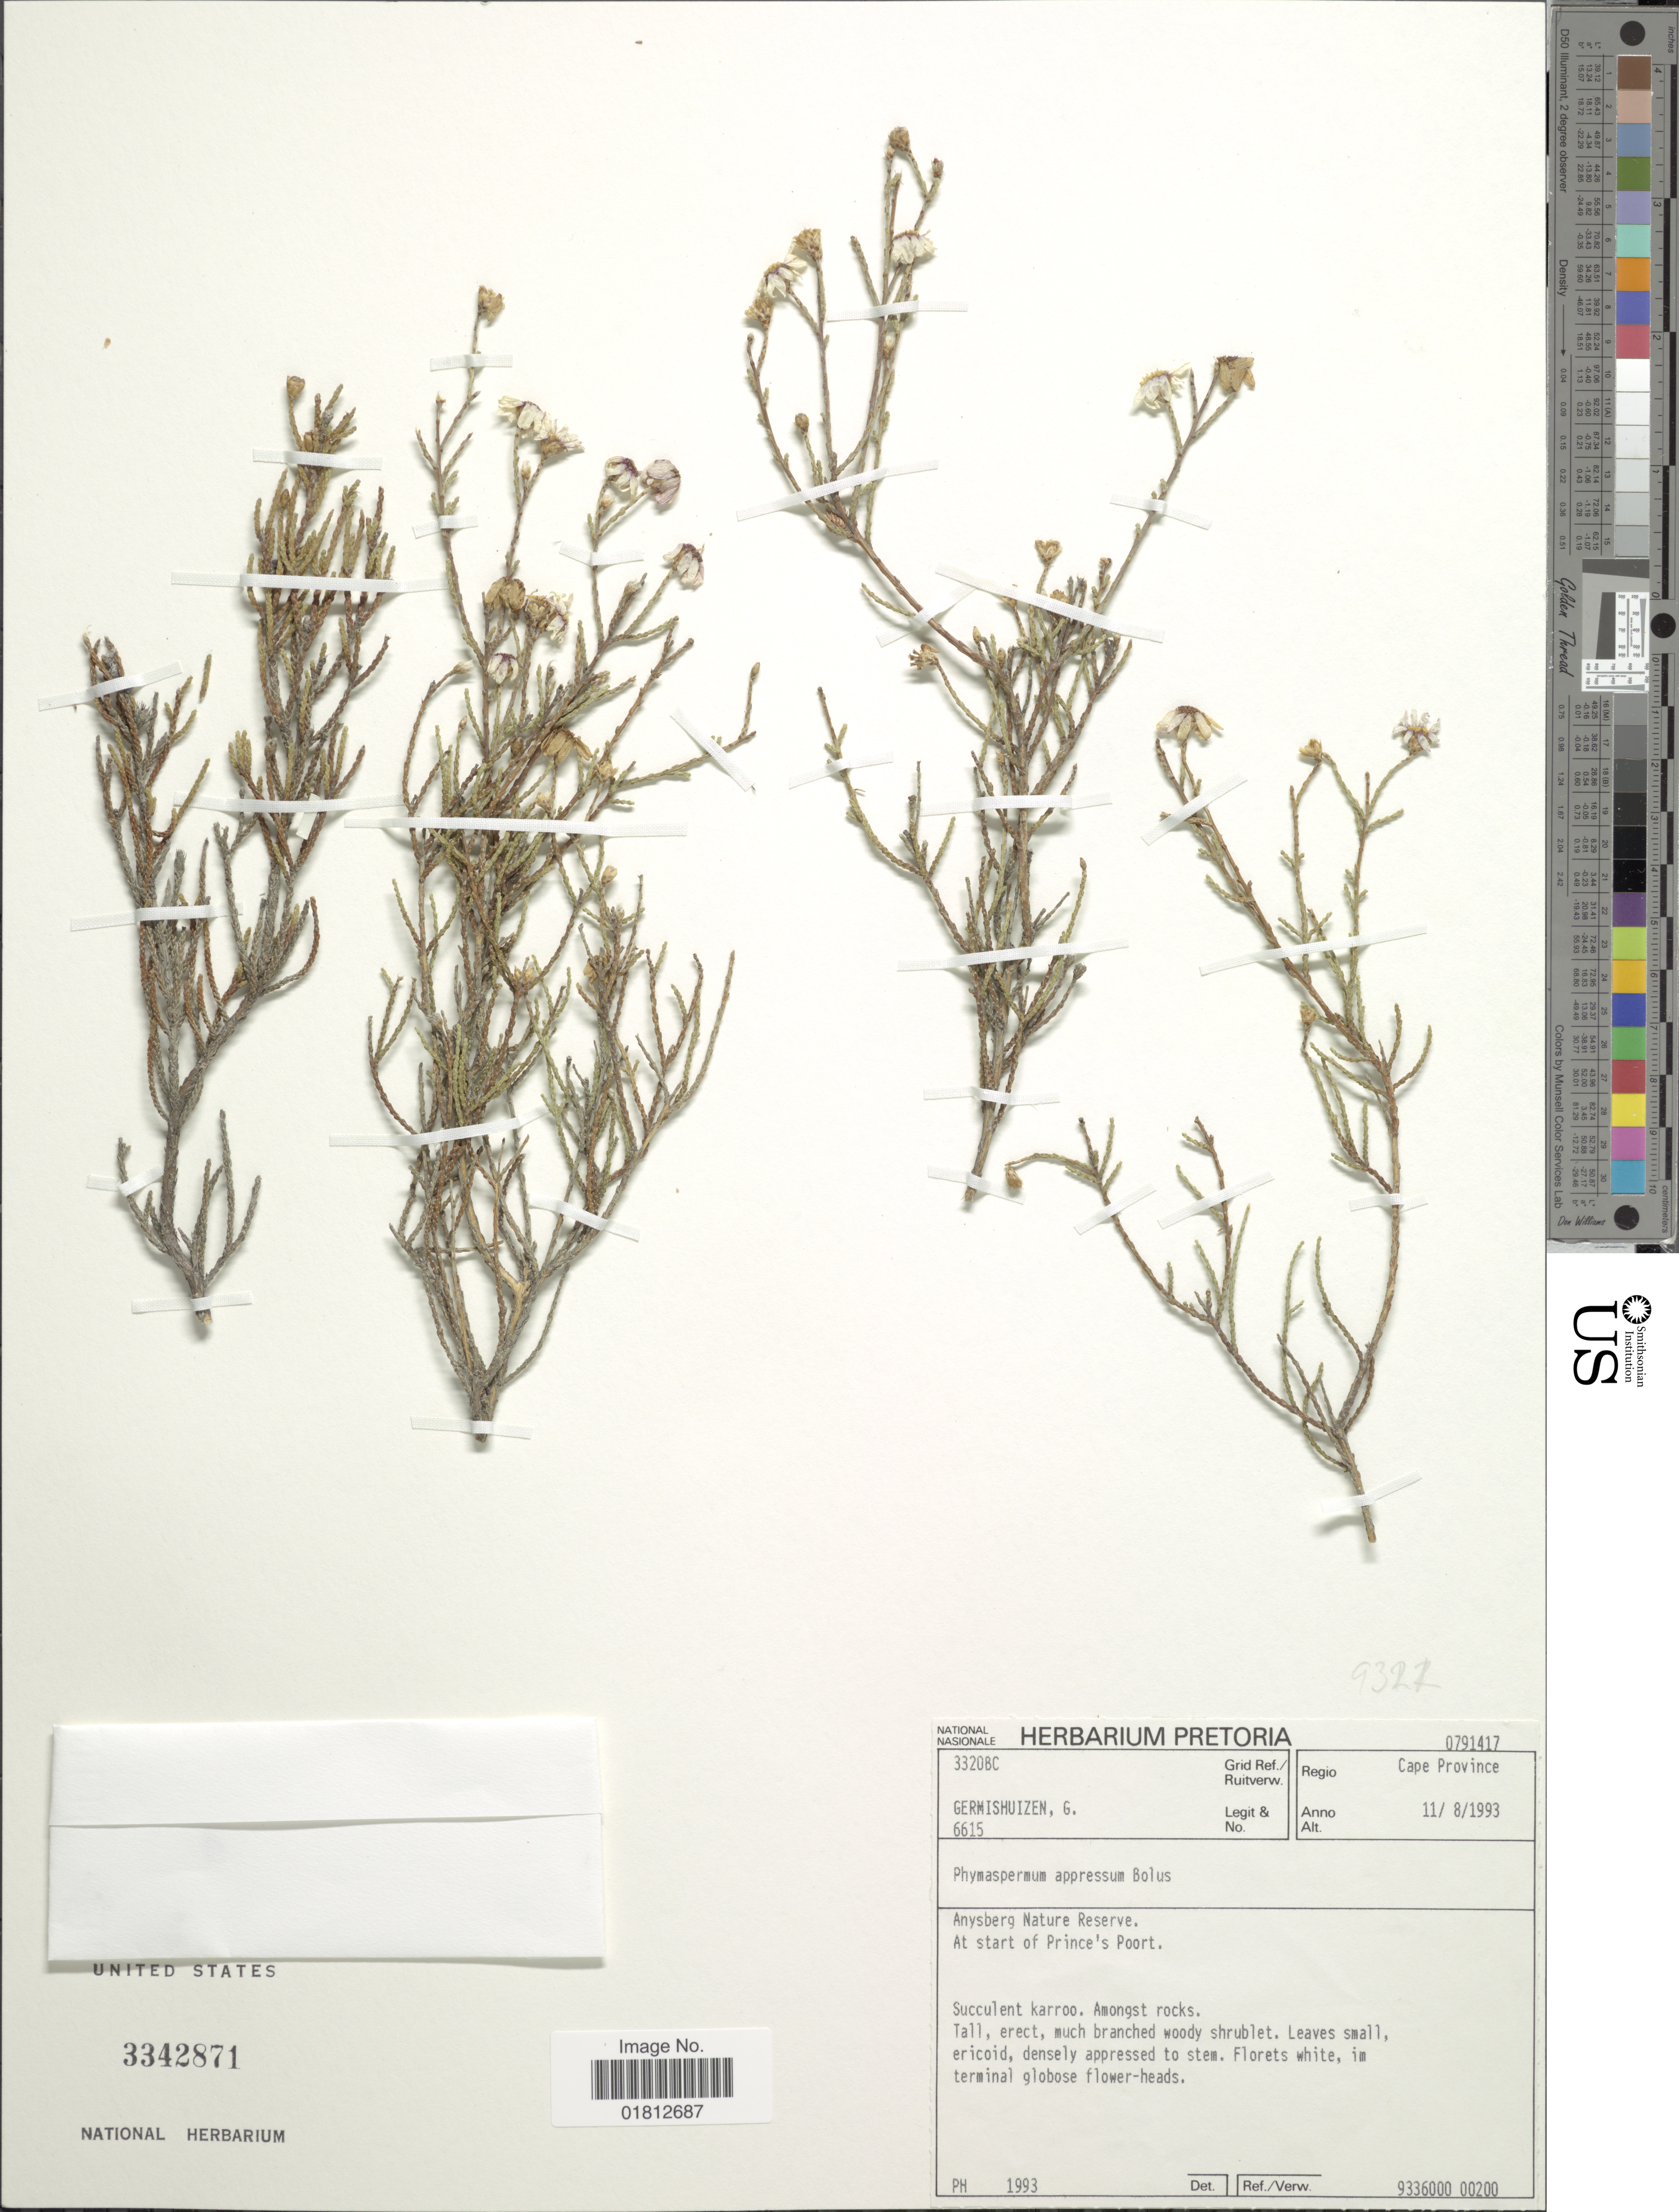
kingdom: Plantae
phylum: Tracheophyta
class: Magnoliopsida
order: Asterales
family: Asteraceae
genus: Phymaspermum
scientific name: Phymaspermum appressum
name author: Bolus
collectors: G. Germishuizen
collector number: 6615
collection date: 1993-08-11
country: South Africa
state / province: Western Cape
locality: Anysberg Nature Reserve, at start of Prince's Poort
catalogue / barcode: US 3342871